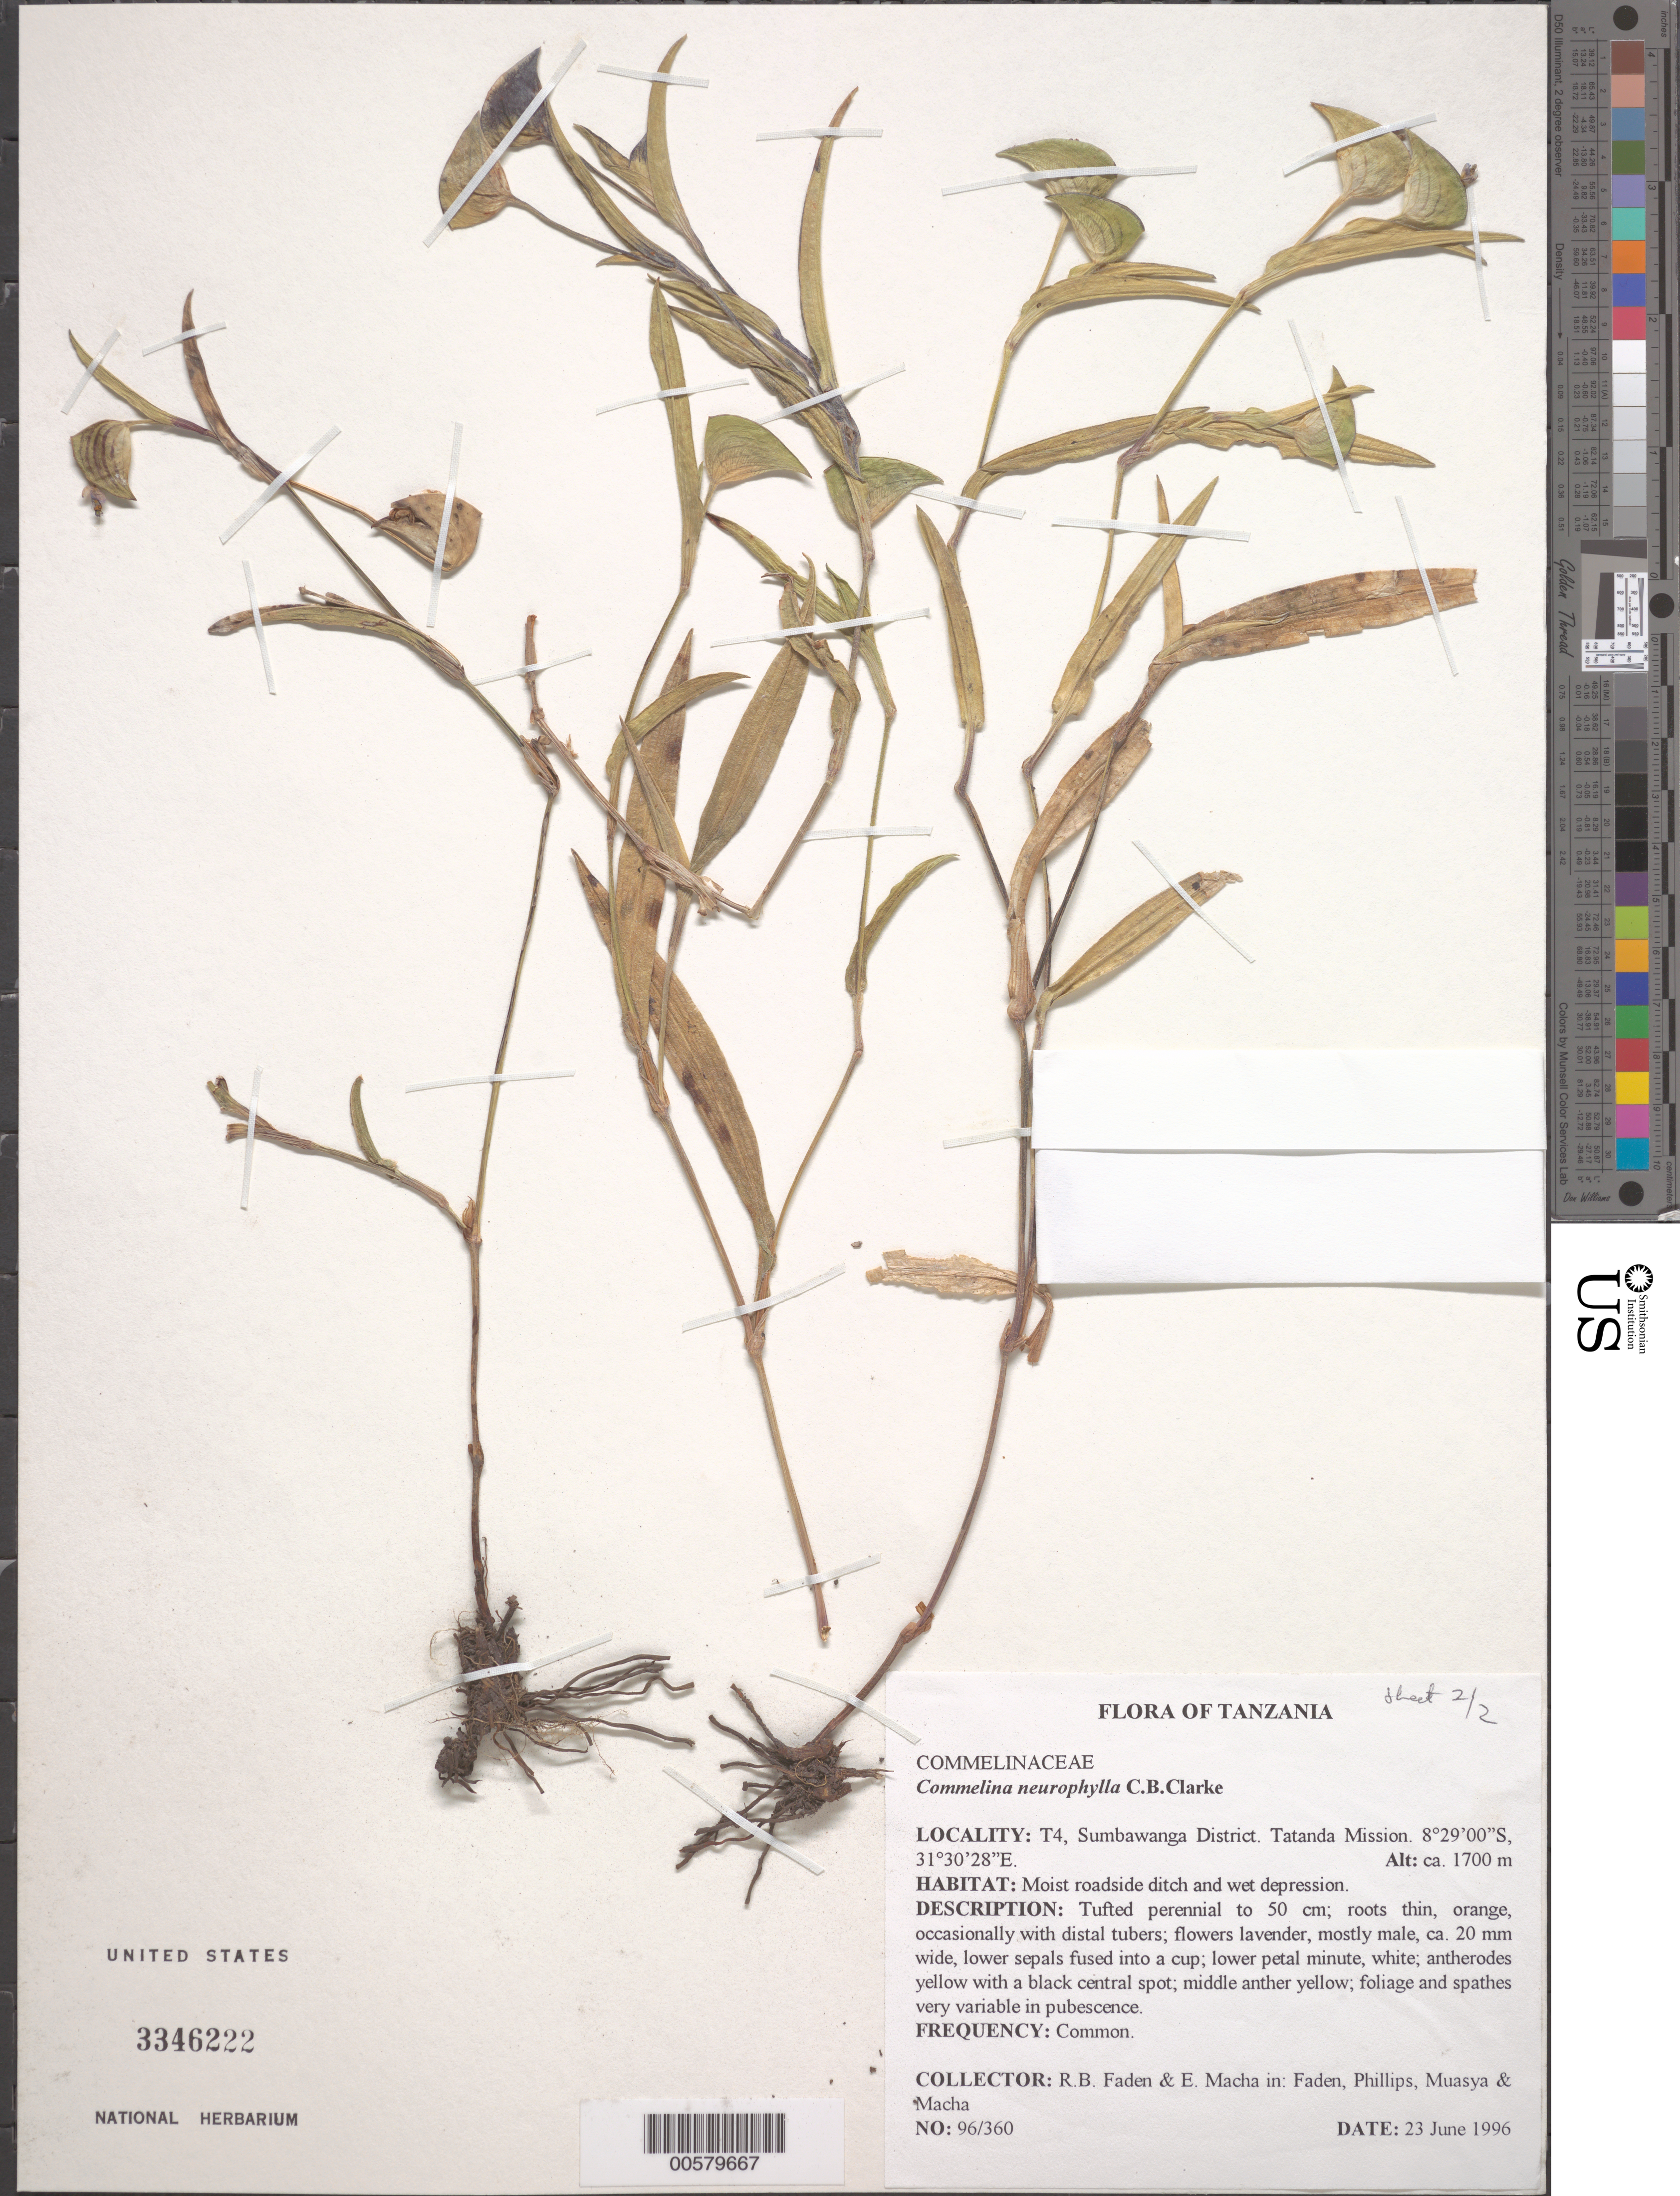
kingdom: Plantae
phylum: Tracheophyta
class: Liliopsida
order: Commelinales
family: Commelinaceae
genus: Commelina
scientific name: Commelina neurophylla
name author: C.B. Clarke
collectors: R. B. Faden & E. Macha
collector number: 96/360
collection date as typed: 23 Jun 1996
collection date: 1996-06-23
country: Tanzania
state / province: Rukwa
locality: Sumbawanga dist., tatanda mission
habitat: Moist roadside ditch and wet depression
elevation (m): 1700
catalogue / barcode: US 3346222